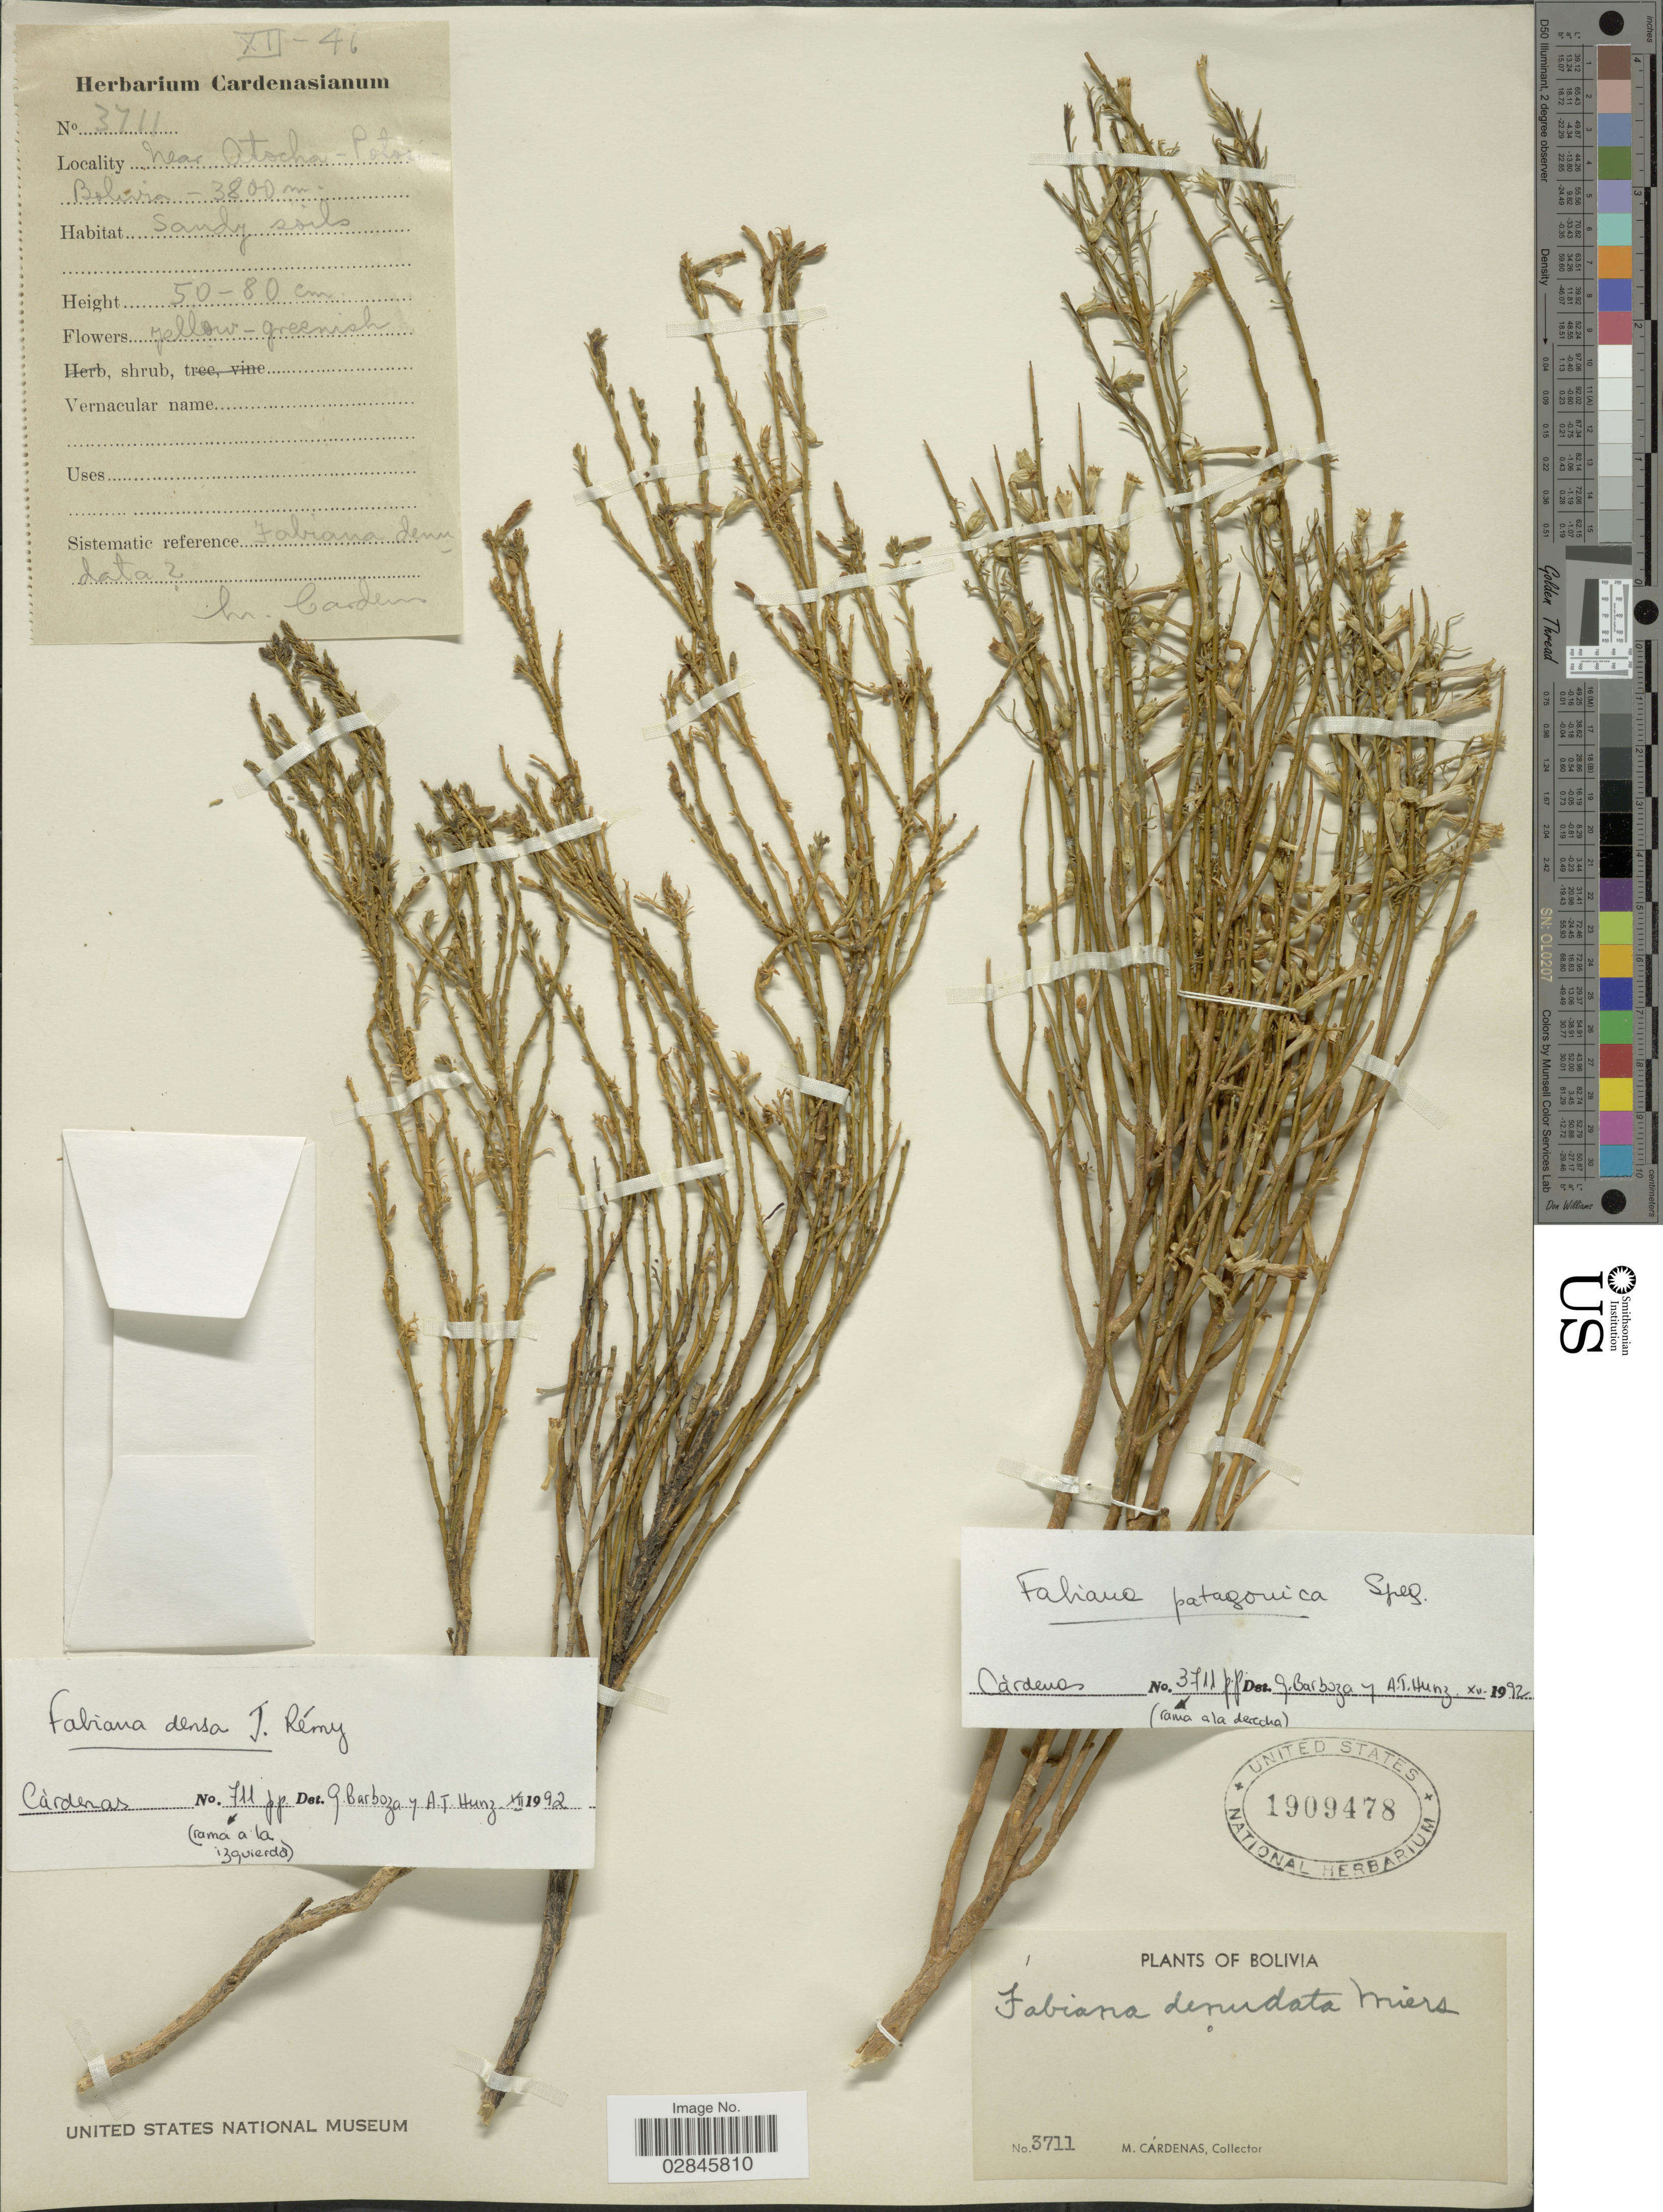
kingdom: Plantae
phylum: Tracheophyta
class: Magnoliopsida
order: Solanales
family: Solanaceae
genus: Fabiana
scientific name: Fabiana densa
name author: Remy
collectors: M. Cárdenas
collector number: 3711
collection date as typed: Transcribed d/m/y: /12/46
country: Bolivia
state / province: Potosi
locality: Near Atocha.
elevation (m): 3800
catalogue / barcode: US 1909478